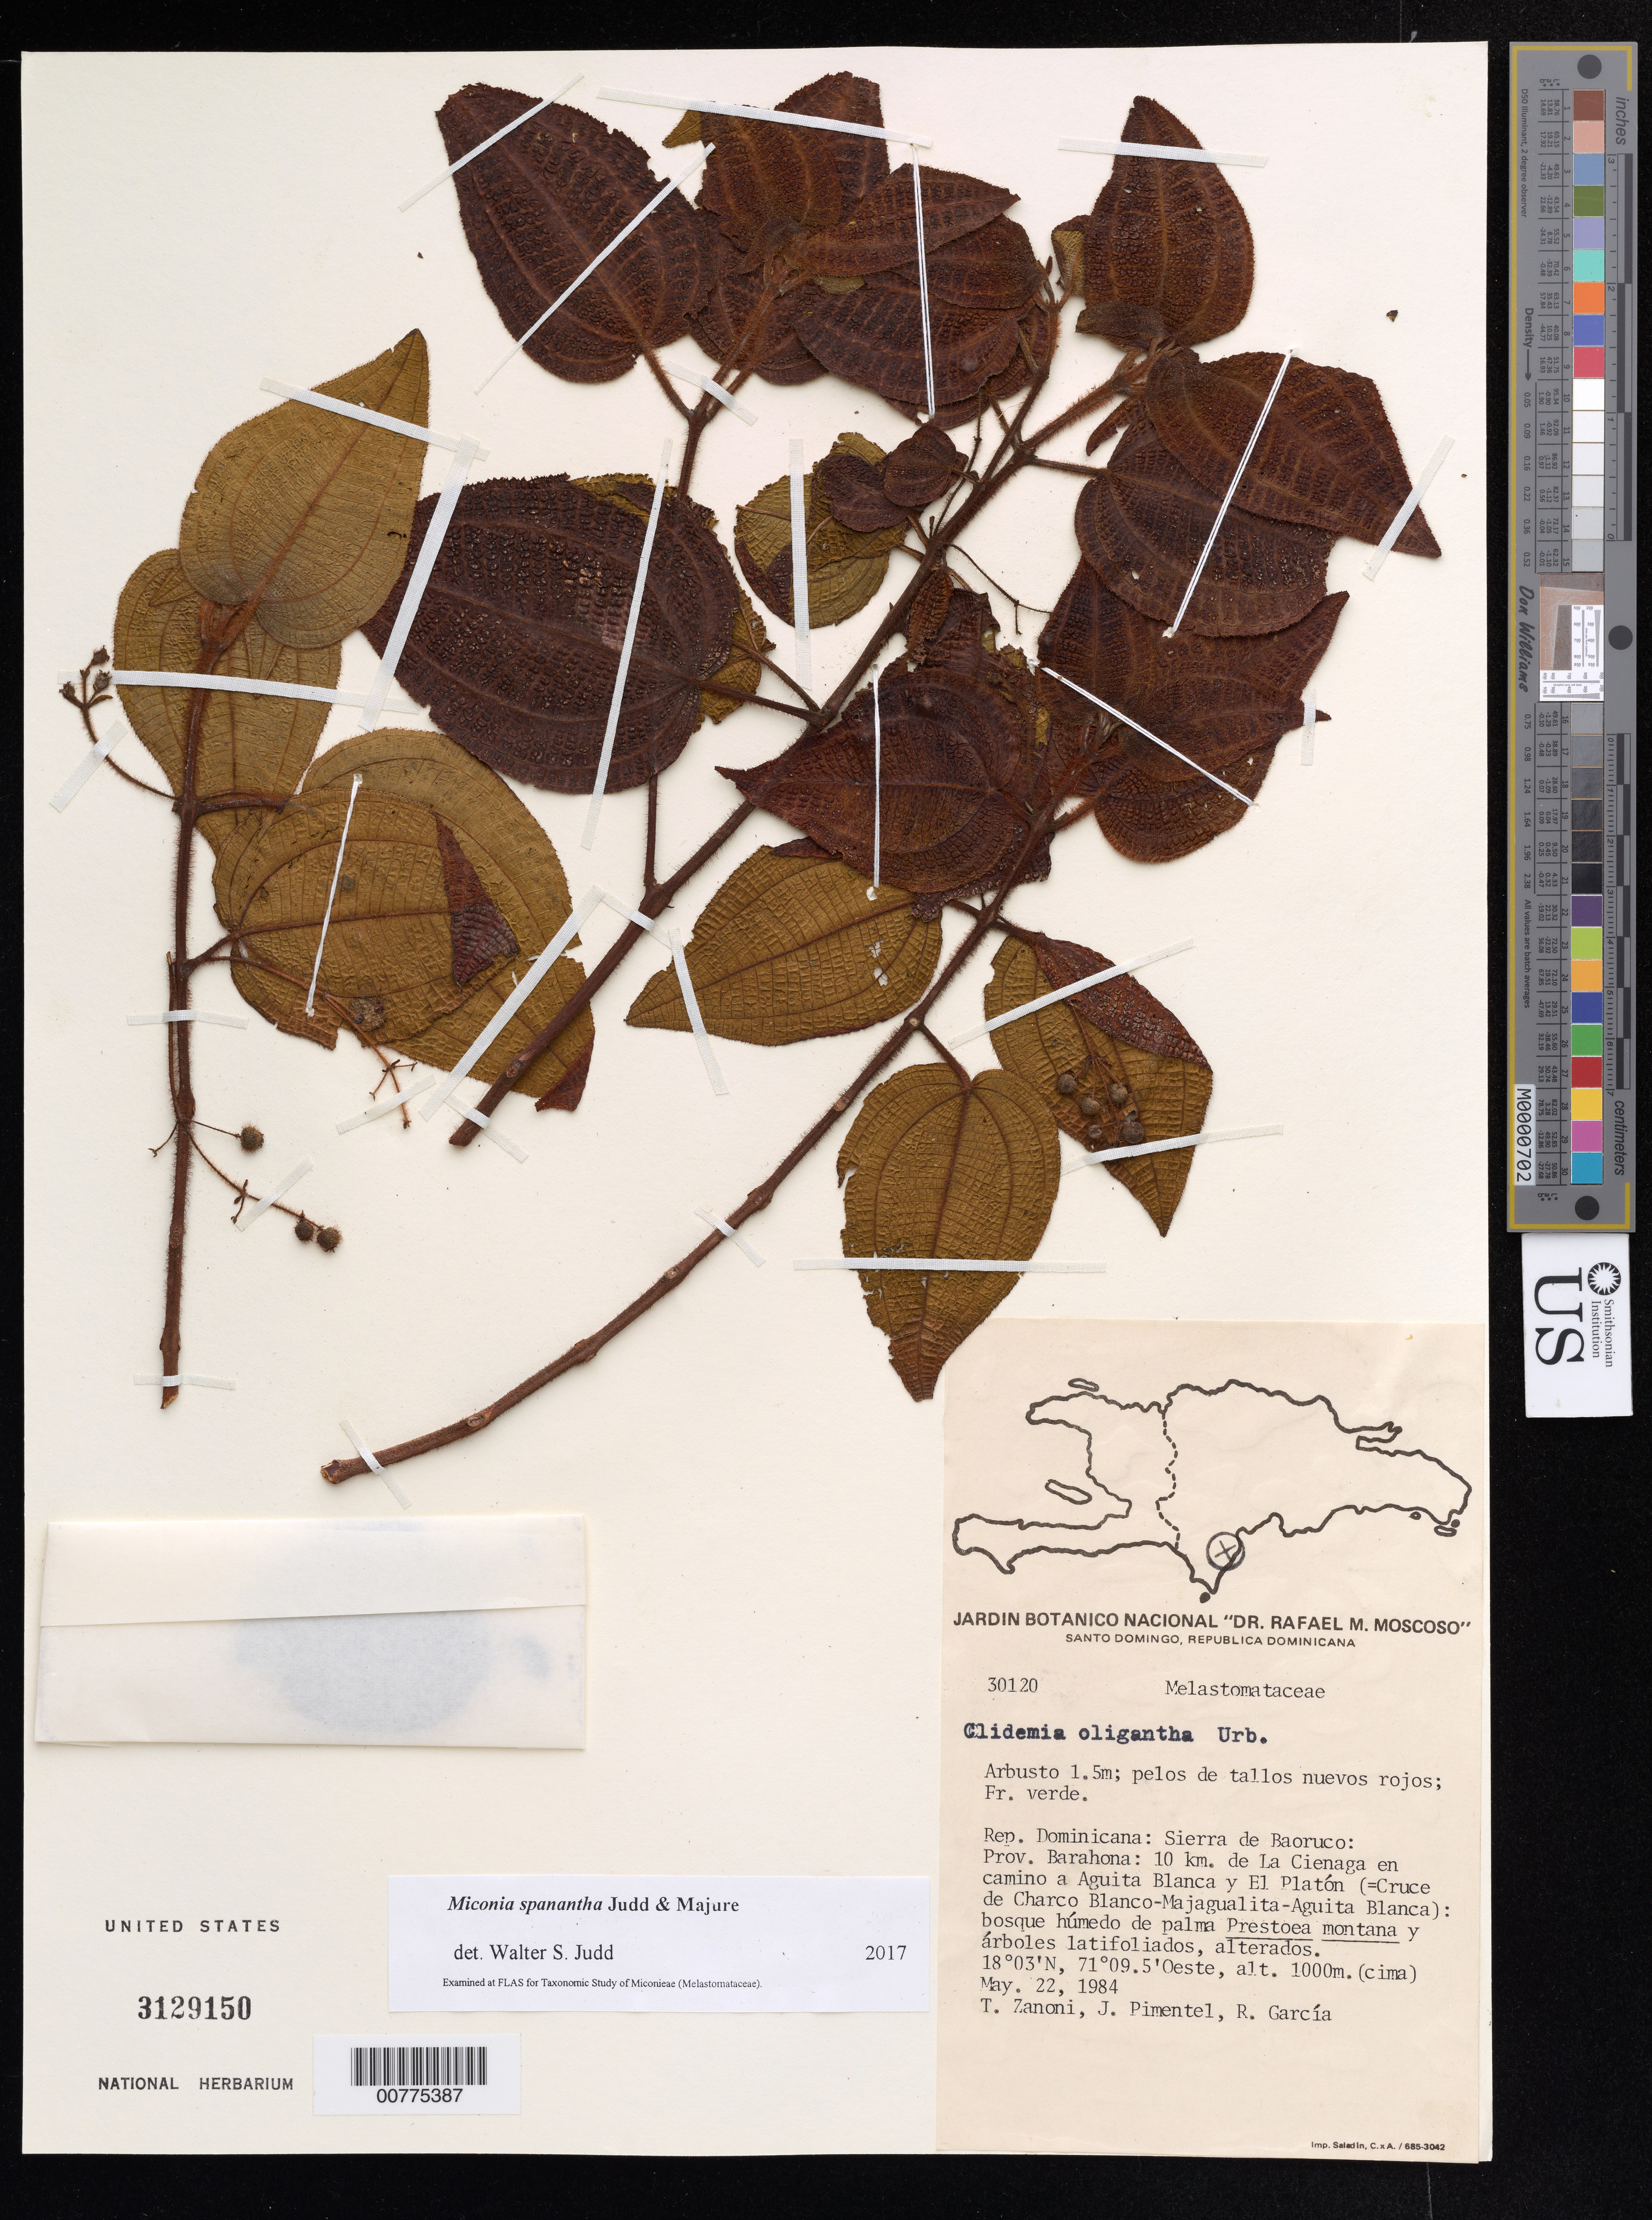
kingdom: Plantae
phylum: Tracheophyta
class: Magnoliopsida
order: Myrtales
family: Melastomataceae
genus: Miconia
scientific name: Miconia spanantha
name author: Judd & Majure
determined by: Judd, Walter S.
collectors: T. A. Zanoni, J. Pimentel & R. G. García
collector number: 30120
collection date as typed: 22 May 1984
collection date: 1984-05-22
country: Dominican Republic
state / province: Barahona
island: Hispaniola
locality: Sierra de Bahoruco, 10 km from Cienaga in road to Aguita Blanca y El Platón (=Cruce de Charco Blanco-Majagualita-Aguita Blanca).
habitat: Humid forest of palm Prestoea montana and broadleaf trees, disturbed.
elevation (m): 1000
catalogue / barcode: US 3129150